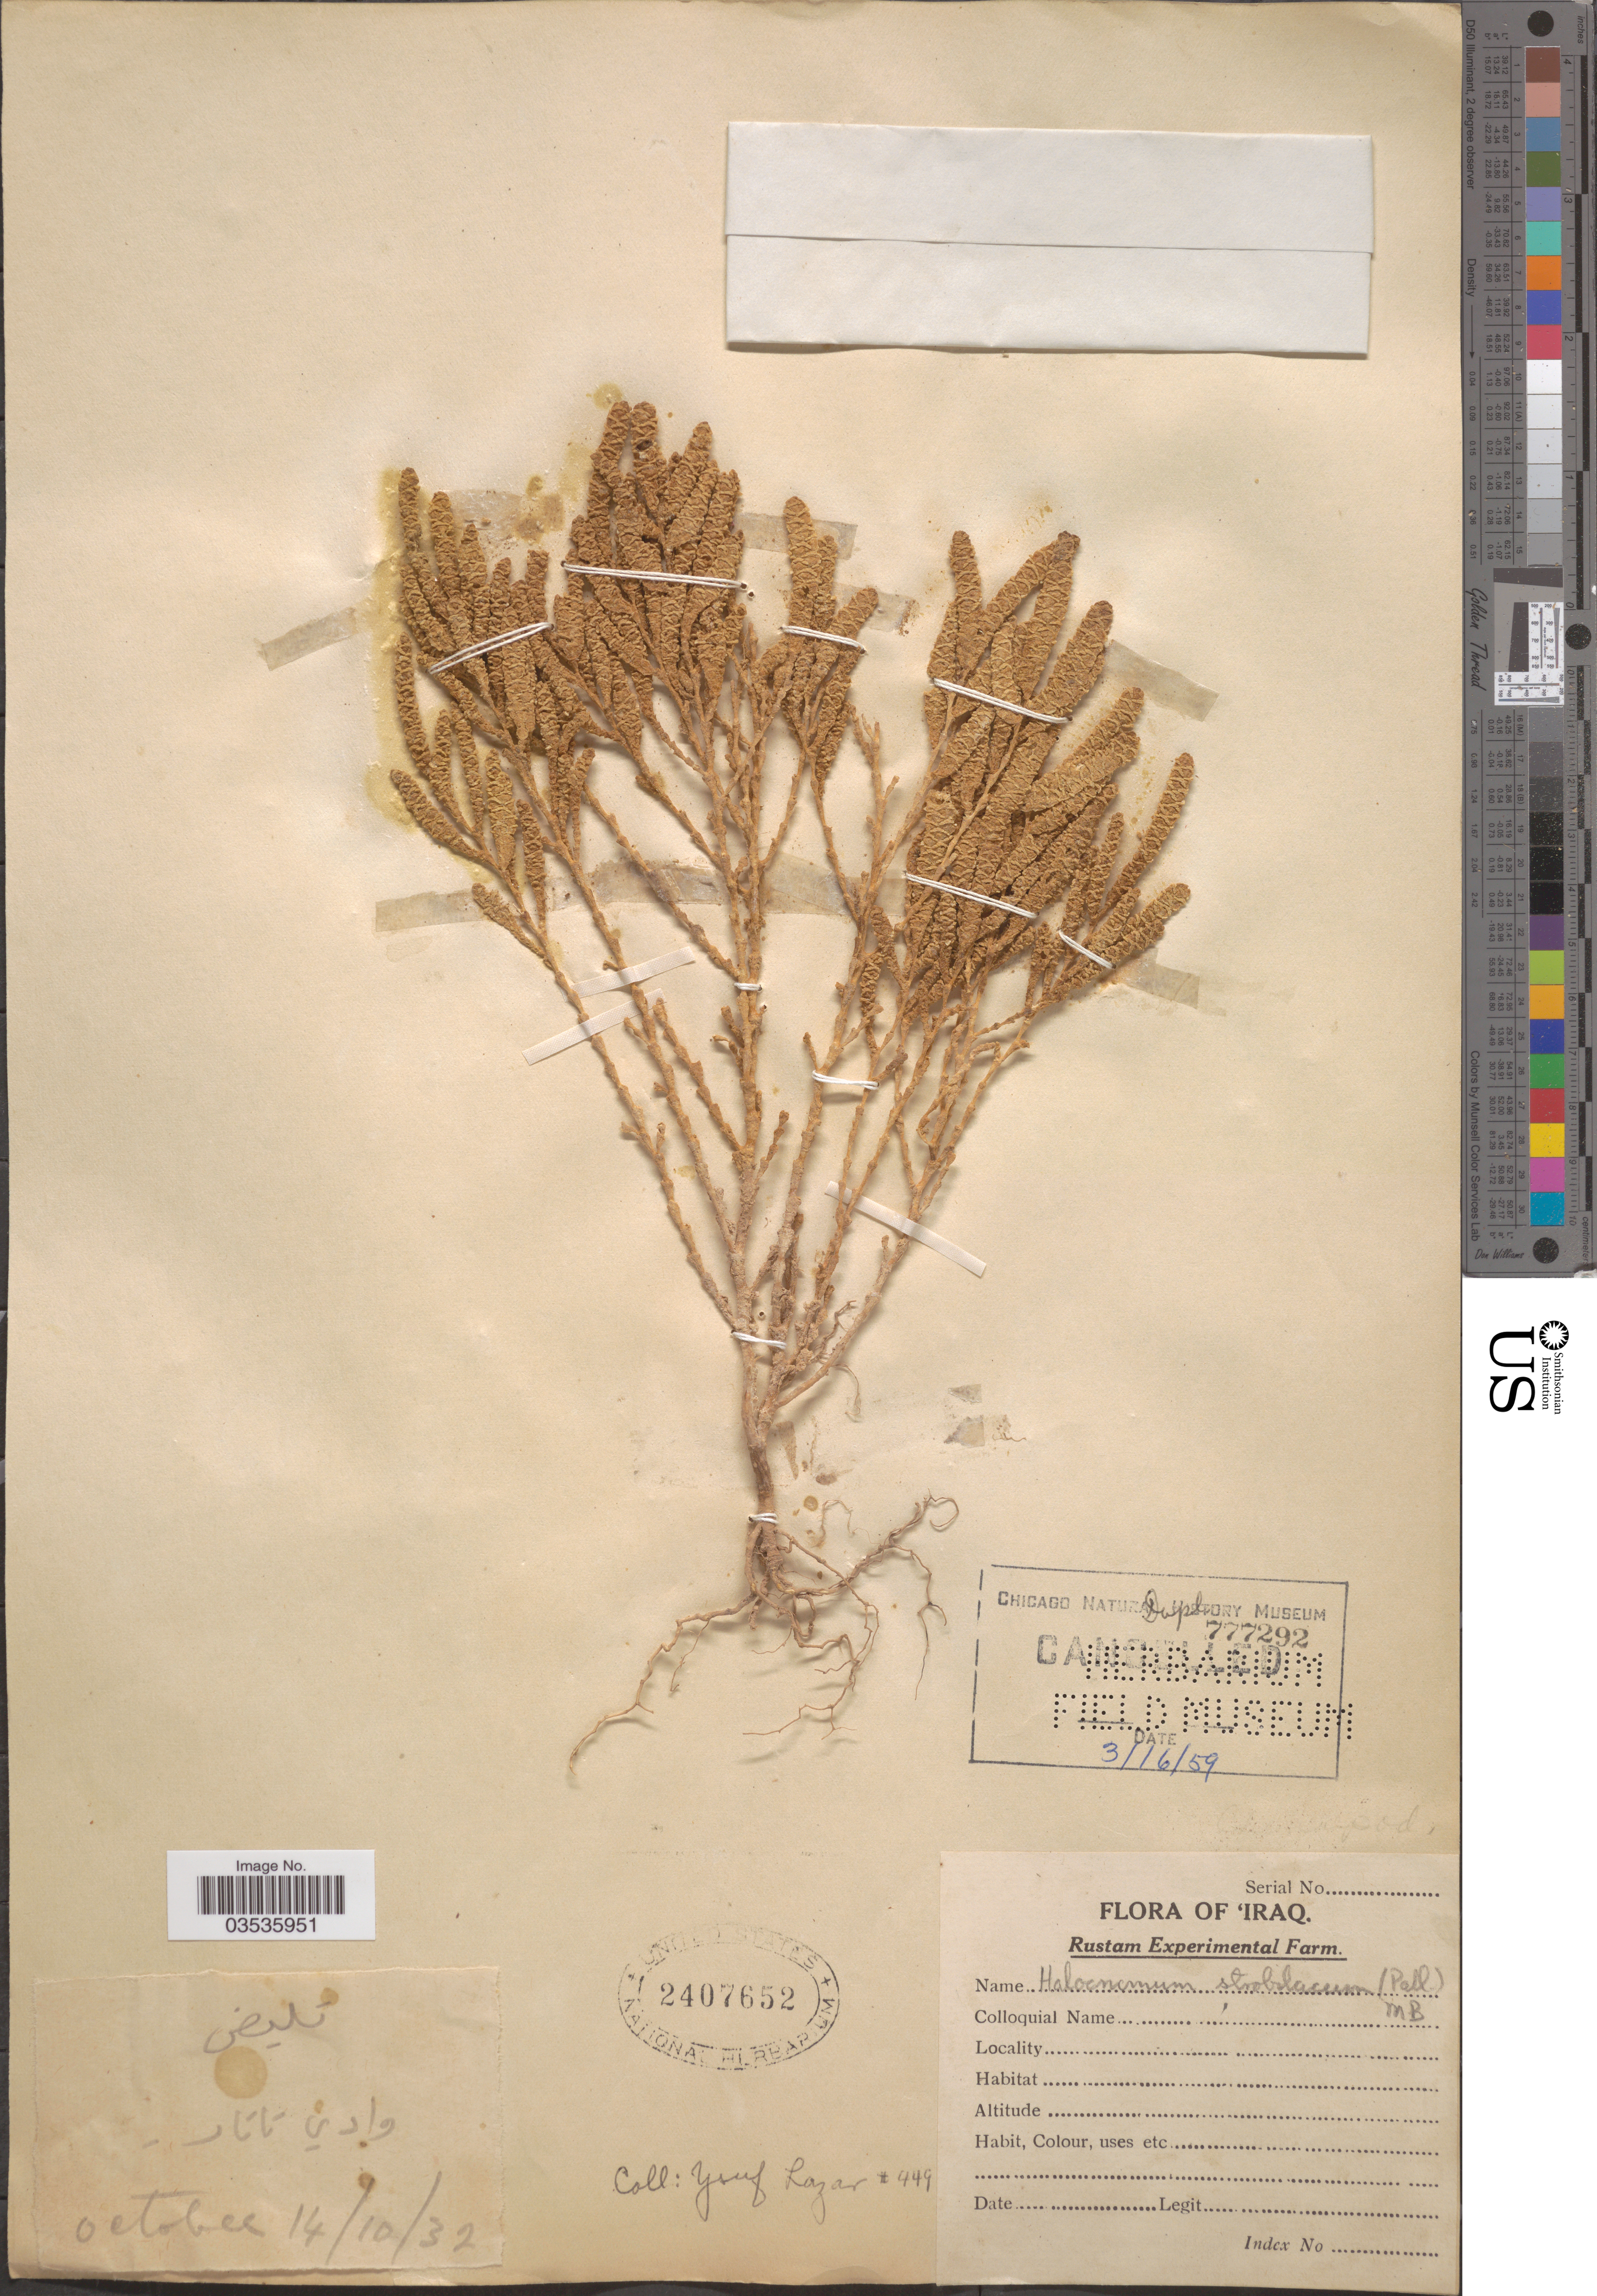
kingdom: Plantae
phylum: Tracheophyta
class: Magnoliopsida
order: Caryophyllales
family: Amaranthaceae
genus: Halocnemum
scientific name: Halocnemum strobilaceum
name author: (Pall.) M. Bieb.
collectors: Y. Lazar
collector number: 449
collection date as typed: Transcribed d/m/y: 10/10/32 to 14/10/32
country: Iraq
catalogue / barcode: US 2407652